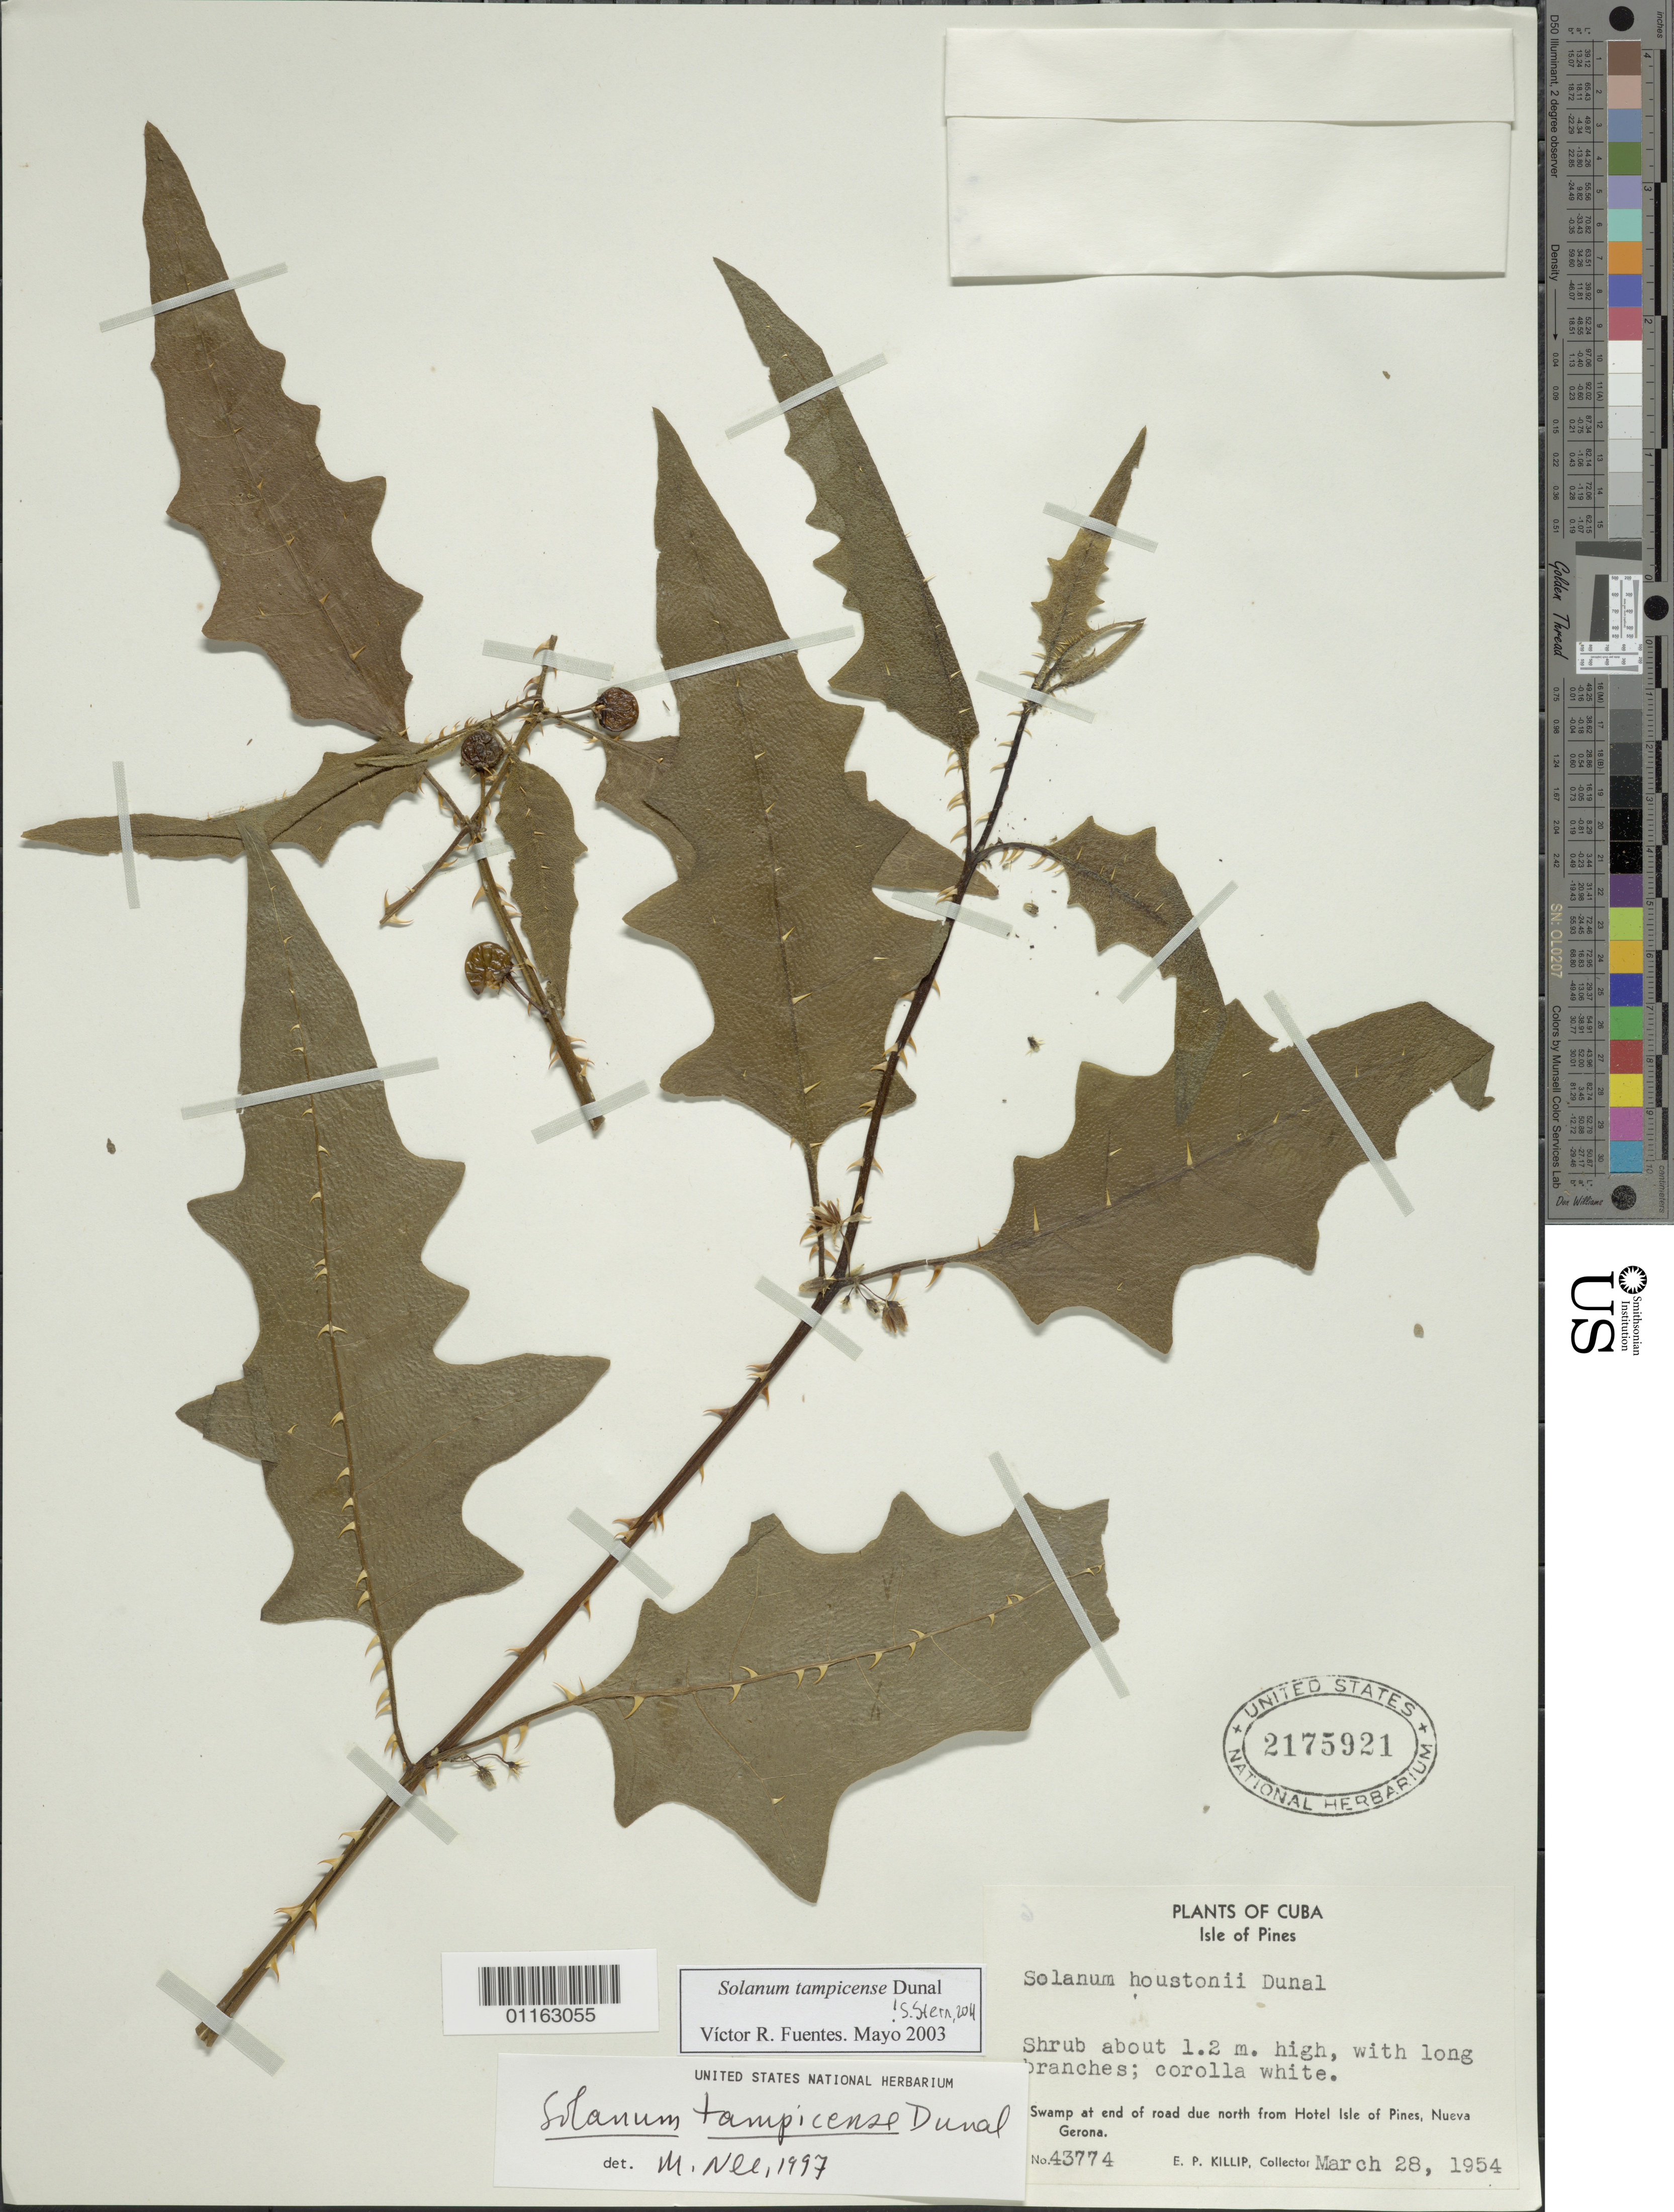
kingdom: Plantae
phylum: Tracheophyta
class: Magnoliopsida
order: Solanales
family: Solanaceae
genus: Solanum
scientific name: Solanum tampicense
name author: Dunal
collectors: E. P. Killip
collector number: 43774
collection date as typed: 28 Mar 1954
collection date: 1954-03-28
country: Cuba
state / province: Isla de la Juventud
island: Isla de la Juventud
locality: swamp at end of road N of hotel Isle of Pines, Nueva gerona.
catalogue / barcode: US 2175921